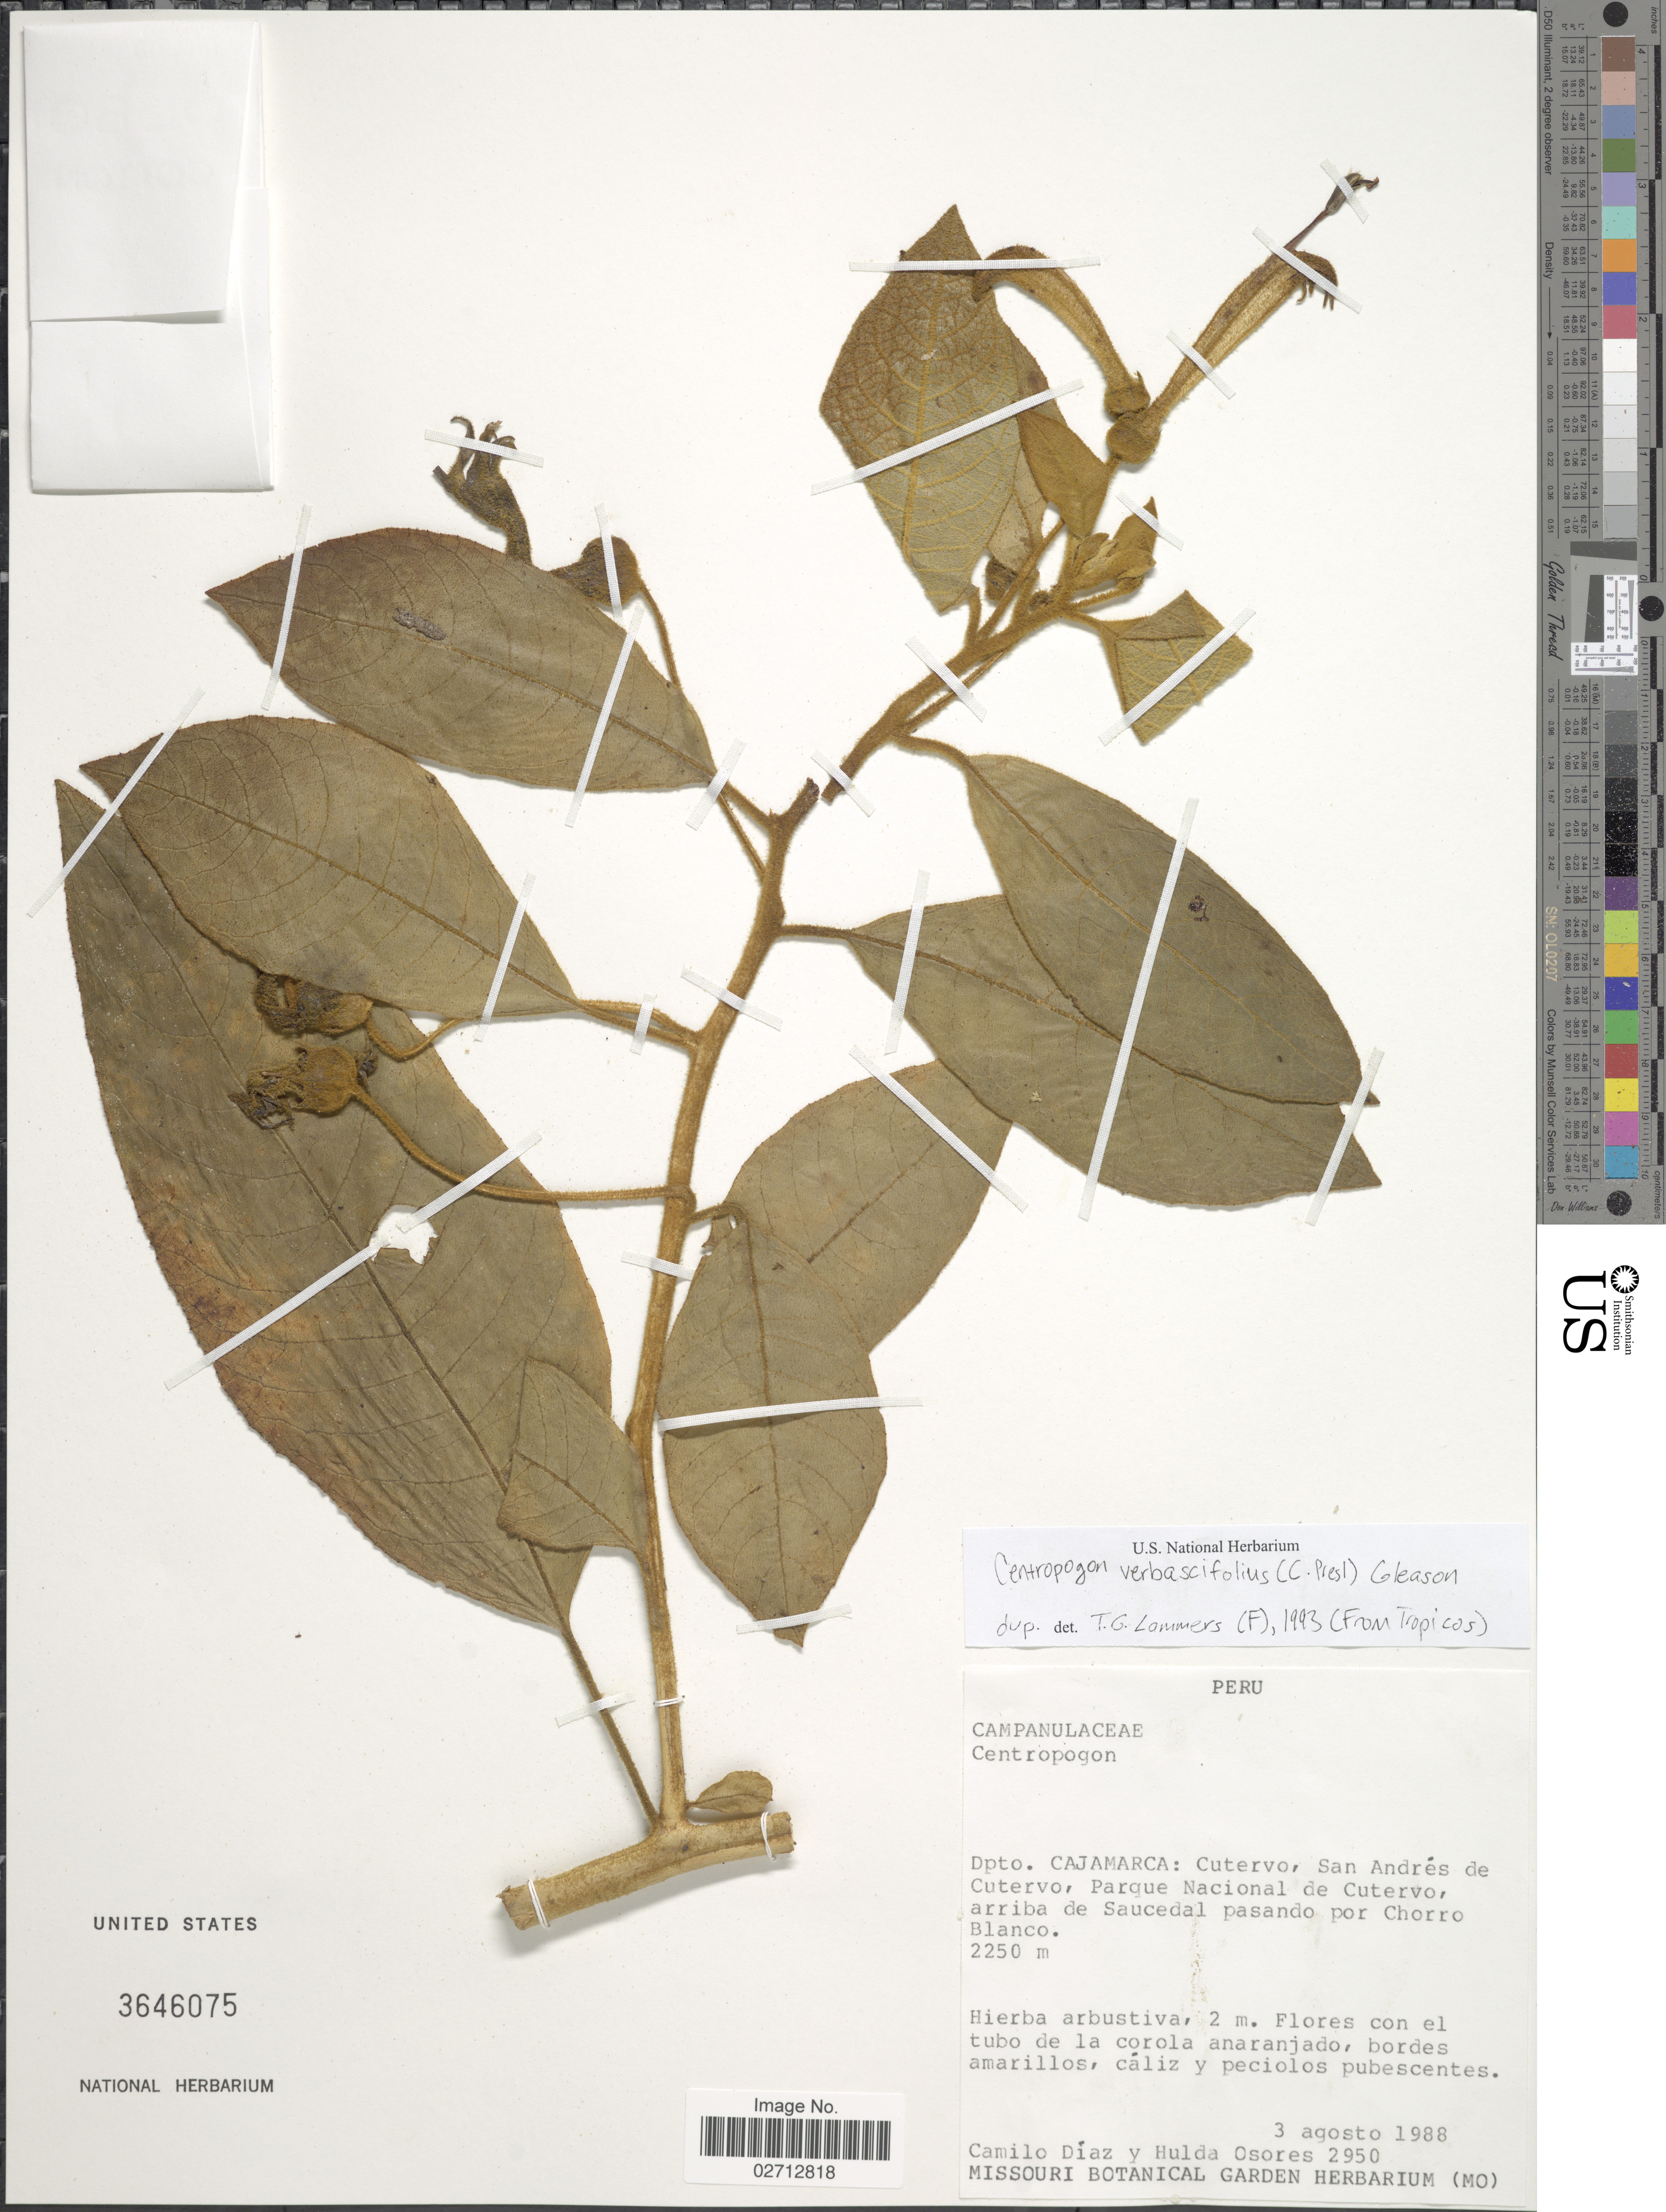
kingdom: Plantae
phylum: Tracheophyta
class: Magnoliopsida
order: Asterales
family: Campanulaceae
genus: Centropogon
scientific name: Centropogon verbascifolius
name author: (C. Presl) Gleason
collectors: C. Díaz & H. Osores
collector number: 2950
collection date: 1988-08-03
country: Peru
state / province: Cajamarca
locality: Cutervo, San Andres de Cutervo, Parque Nacional de Cutervo, arriba de Saucedal pasando por Chorro Blanco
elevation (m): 2250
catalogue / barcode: US 3646075